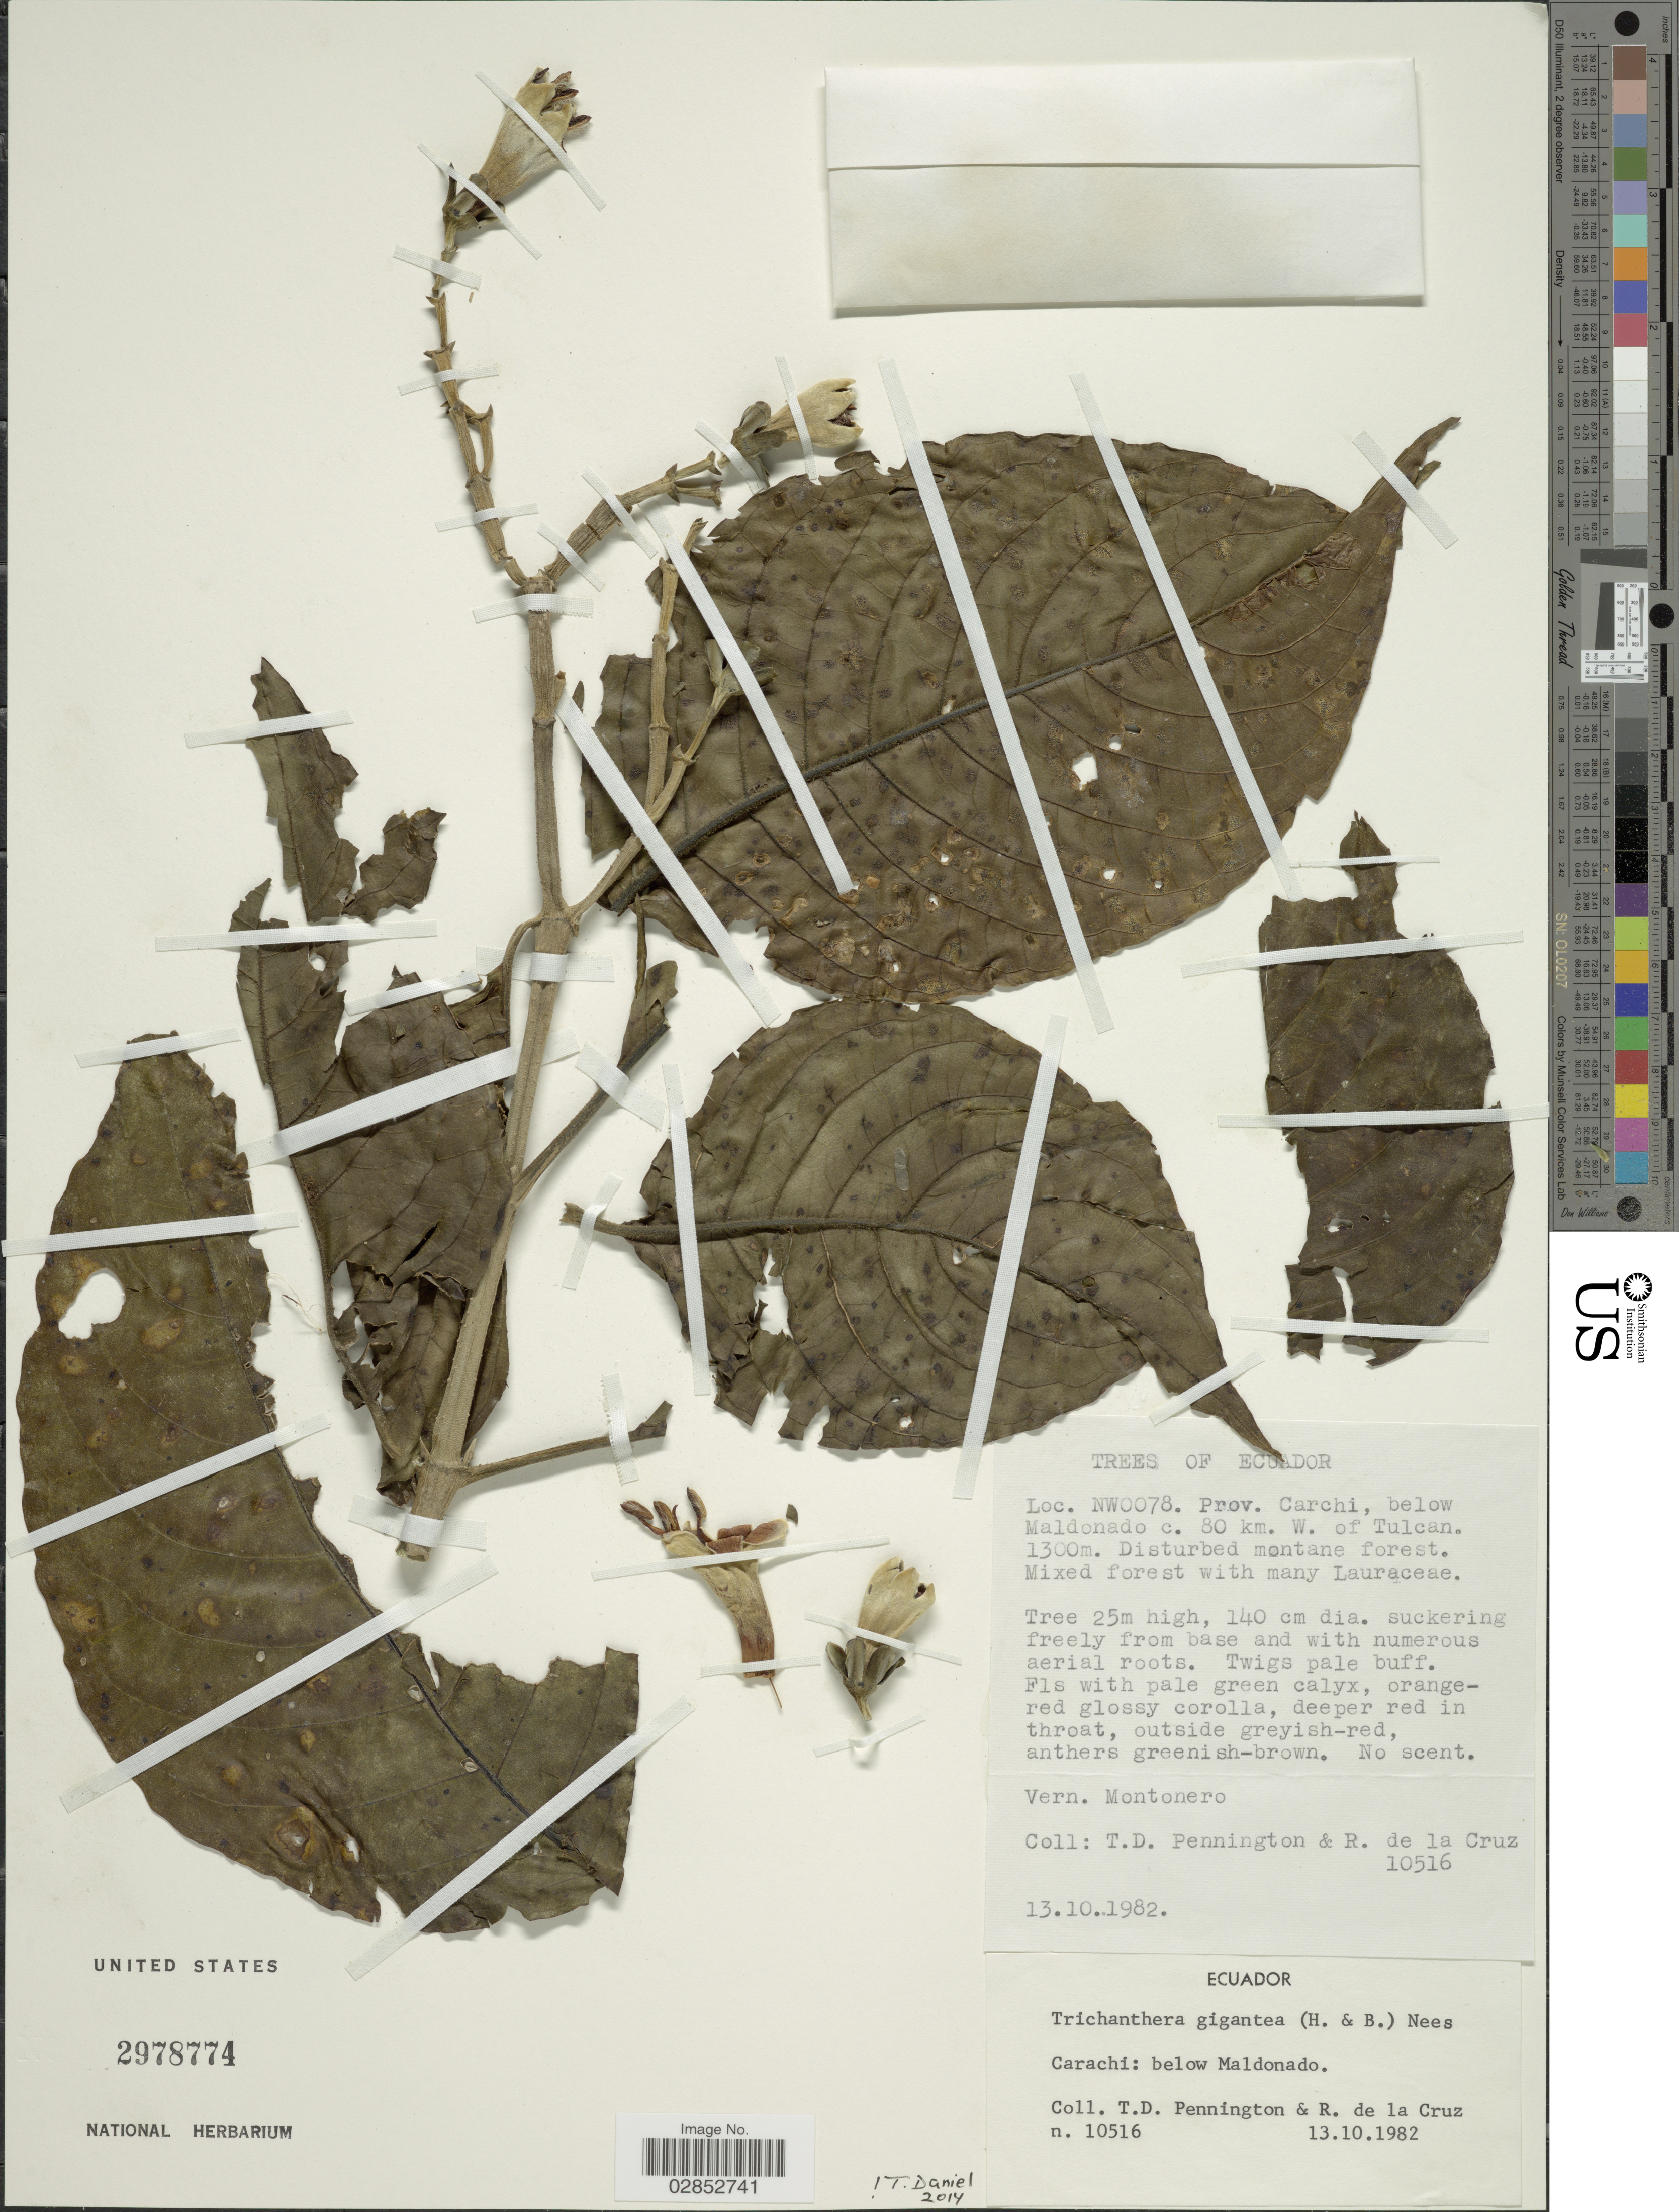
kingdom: Plantae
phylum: Tracheophyta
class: Magnoliopsida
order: Lamiales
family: Acanthaceae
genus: Trichanthera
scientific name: Trichanthera gigantea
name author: (Bonpl.) Nees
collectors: T. D. Pennington & R. Cruz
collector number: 10516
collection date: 1982-10-13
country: Ecuador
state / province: Carchi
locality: NW0078. Prov. Carchi, below Maldonado c. 80 km. W. of Tulcan. Carachi: below Maldonado.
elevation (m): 1300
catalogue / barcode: US 2978774